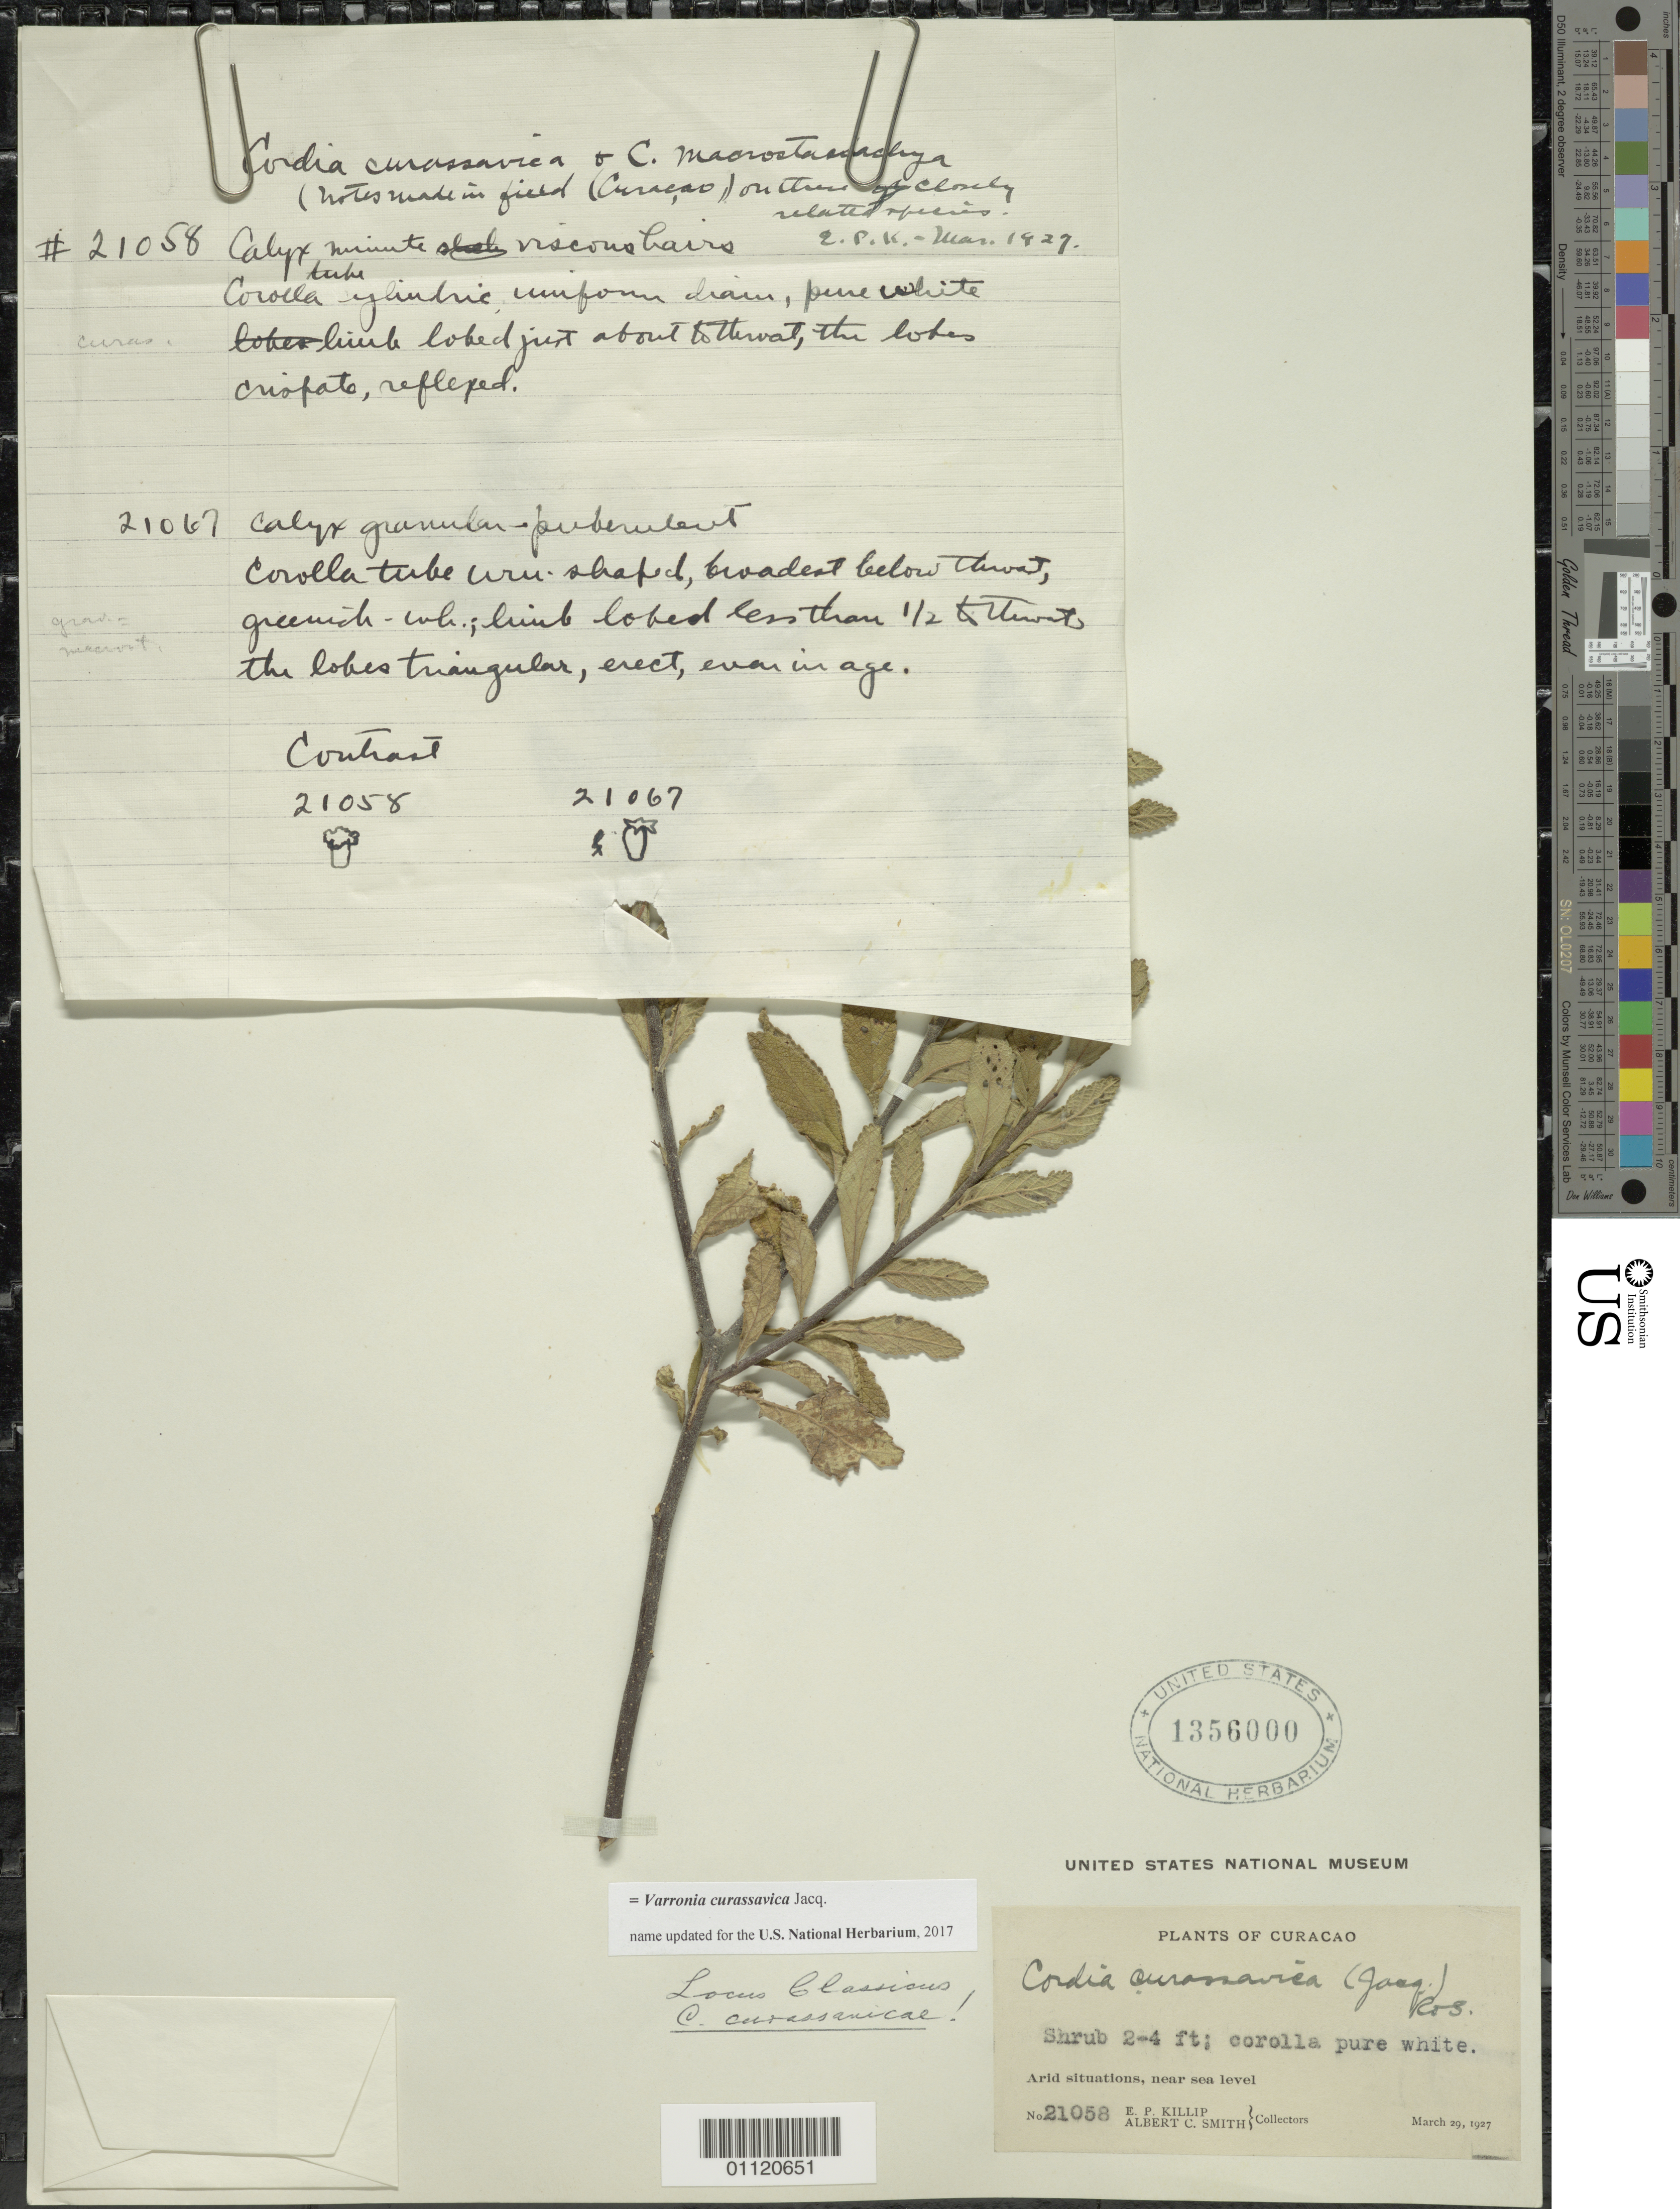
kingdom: Plantae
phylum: Tracheophyta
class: Magnoliopsida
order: Boraginales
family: Cordiaceae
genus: Varronia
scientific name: Varronia curassavica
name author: Jacq.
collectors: E. P. Killip & A. C. Smith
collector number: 21058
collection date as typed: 29 Mar 1927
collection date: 1927-03-29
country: Curaçao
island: Curaçao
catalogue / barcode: US 1356000